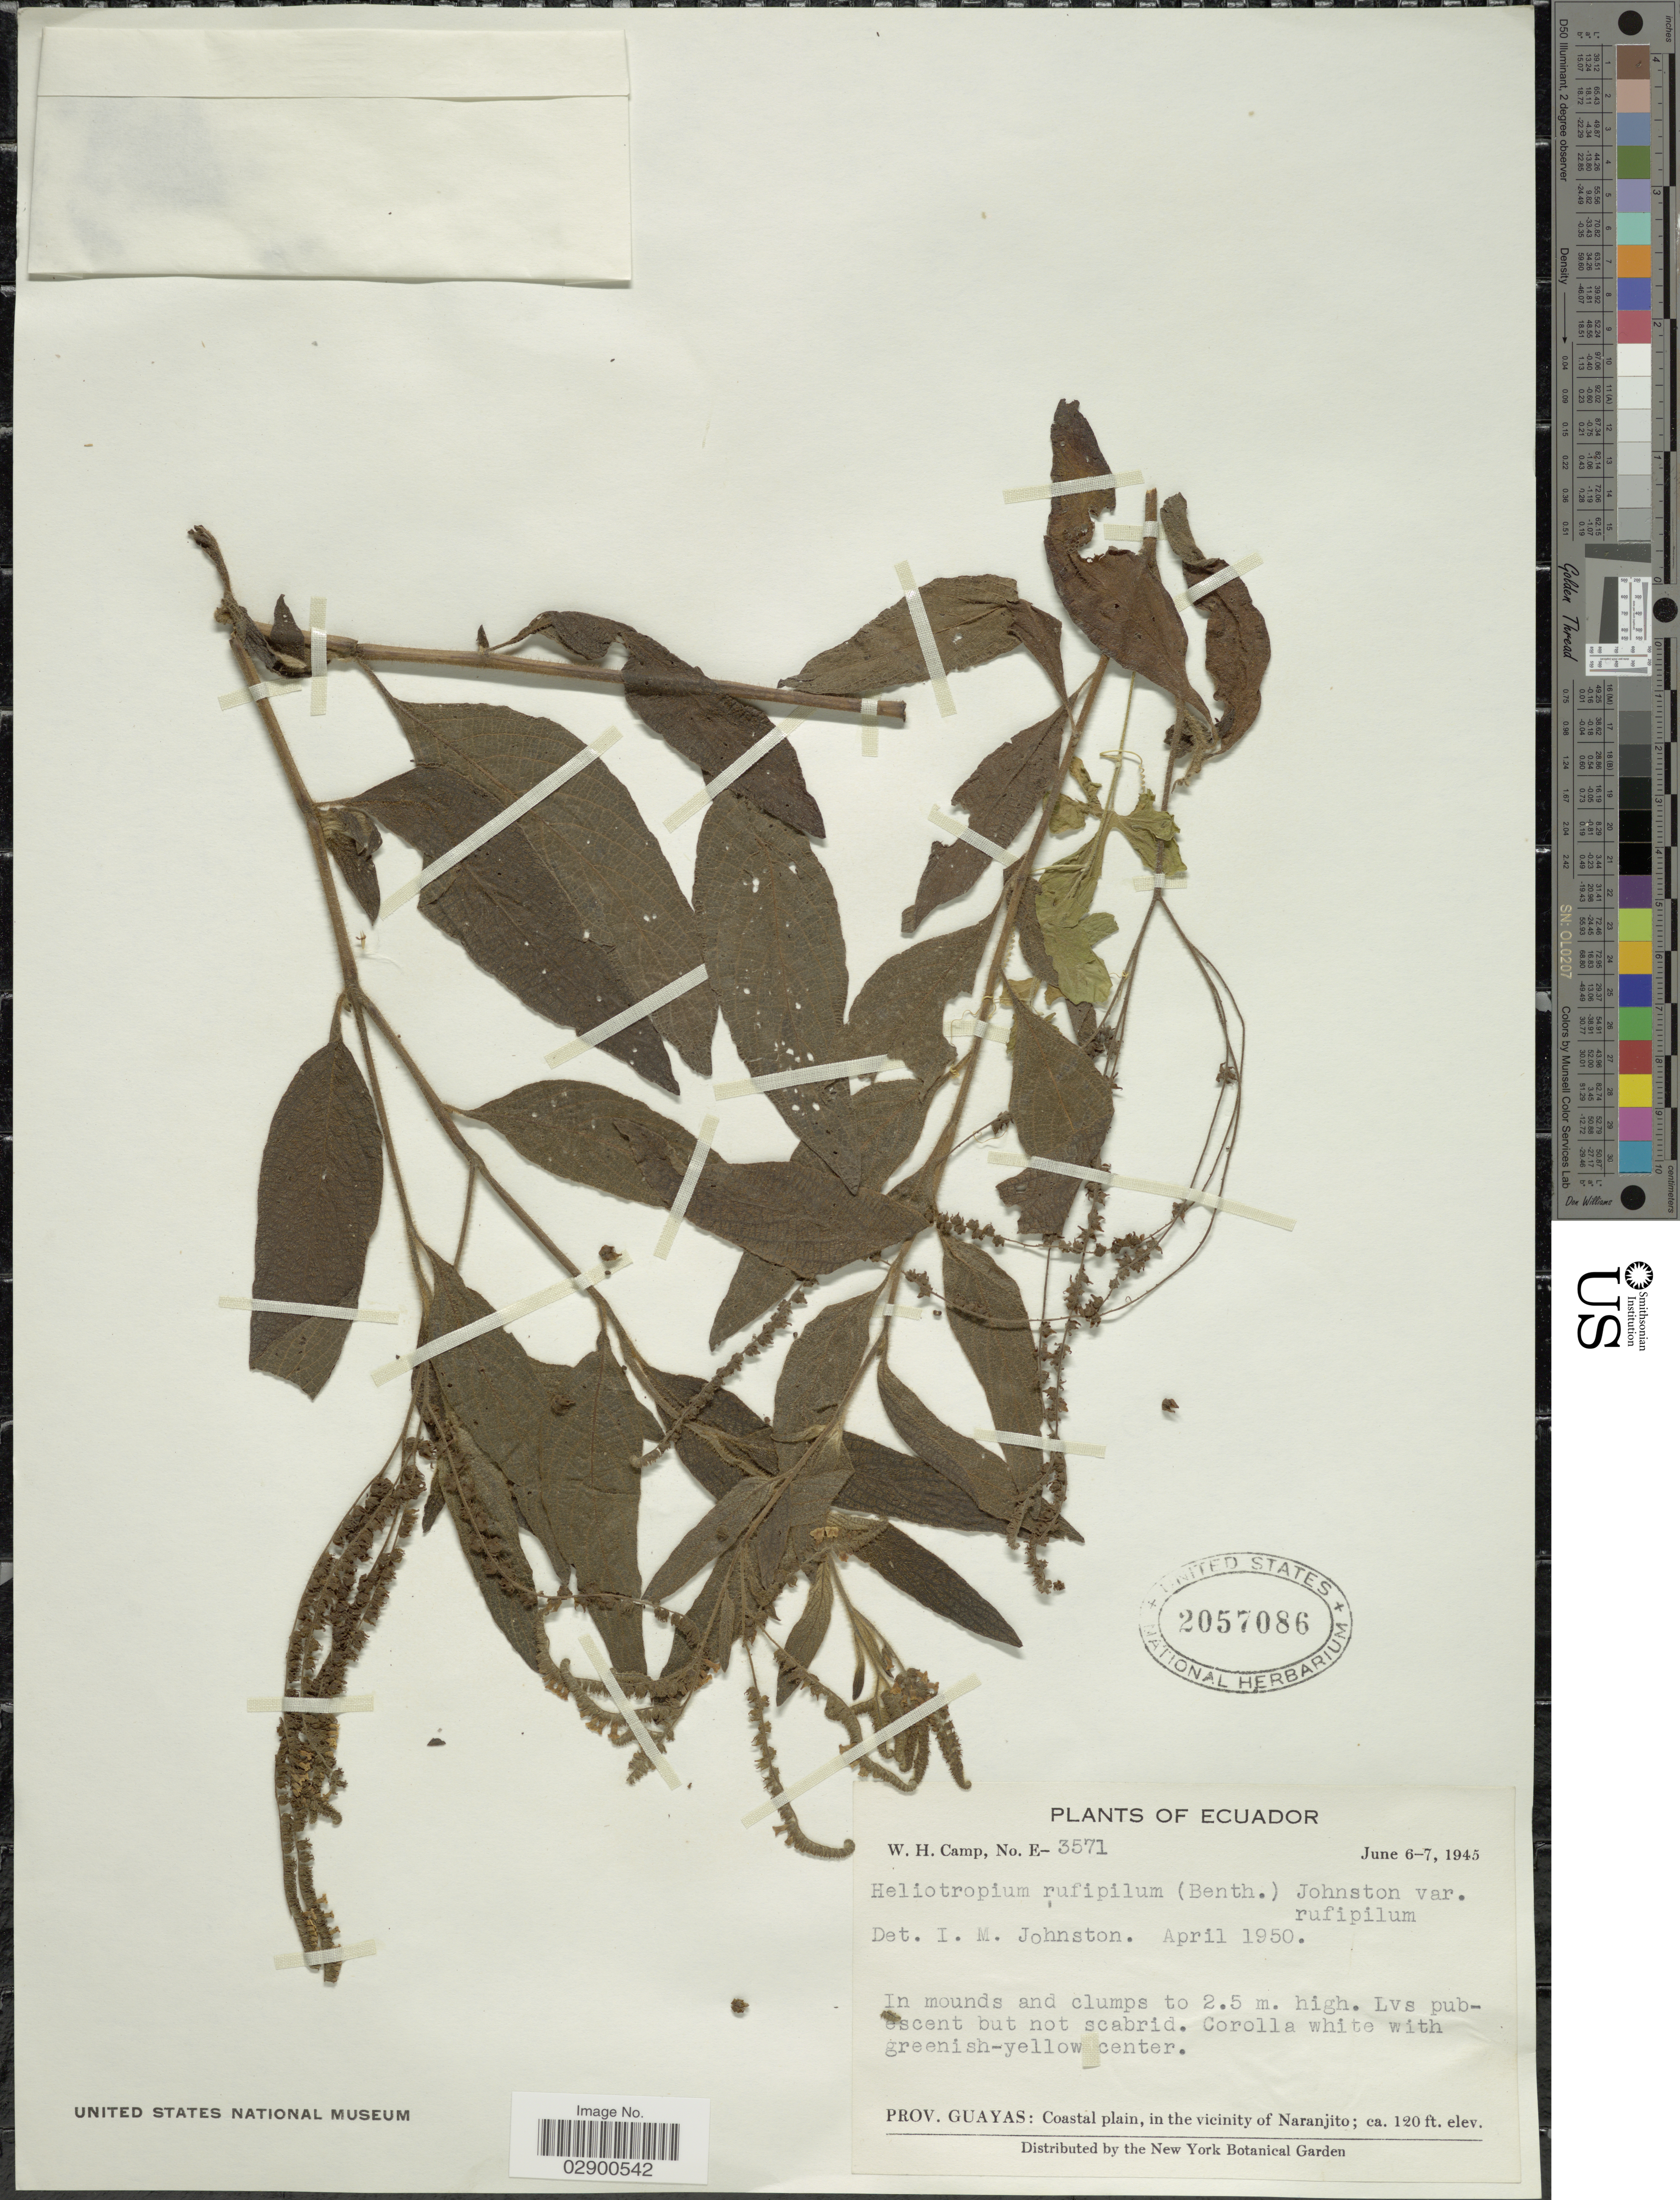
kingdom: Plantae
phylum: Tracheophyta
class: Magnoliopsida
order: Boraginales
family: Heliotropiaceae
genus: Heliotropium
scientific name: Heliotropium rufipilum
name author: (Benth.) I.M. Johnst.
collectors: W. H. Camp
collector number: E-3571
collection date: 1945-06-06/1945-06-07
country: Ecuador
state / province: Guayas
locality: Coastal plain, in the vicinity of Naranjito.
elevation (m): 37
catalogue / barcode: US 2057086